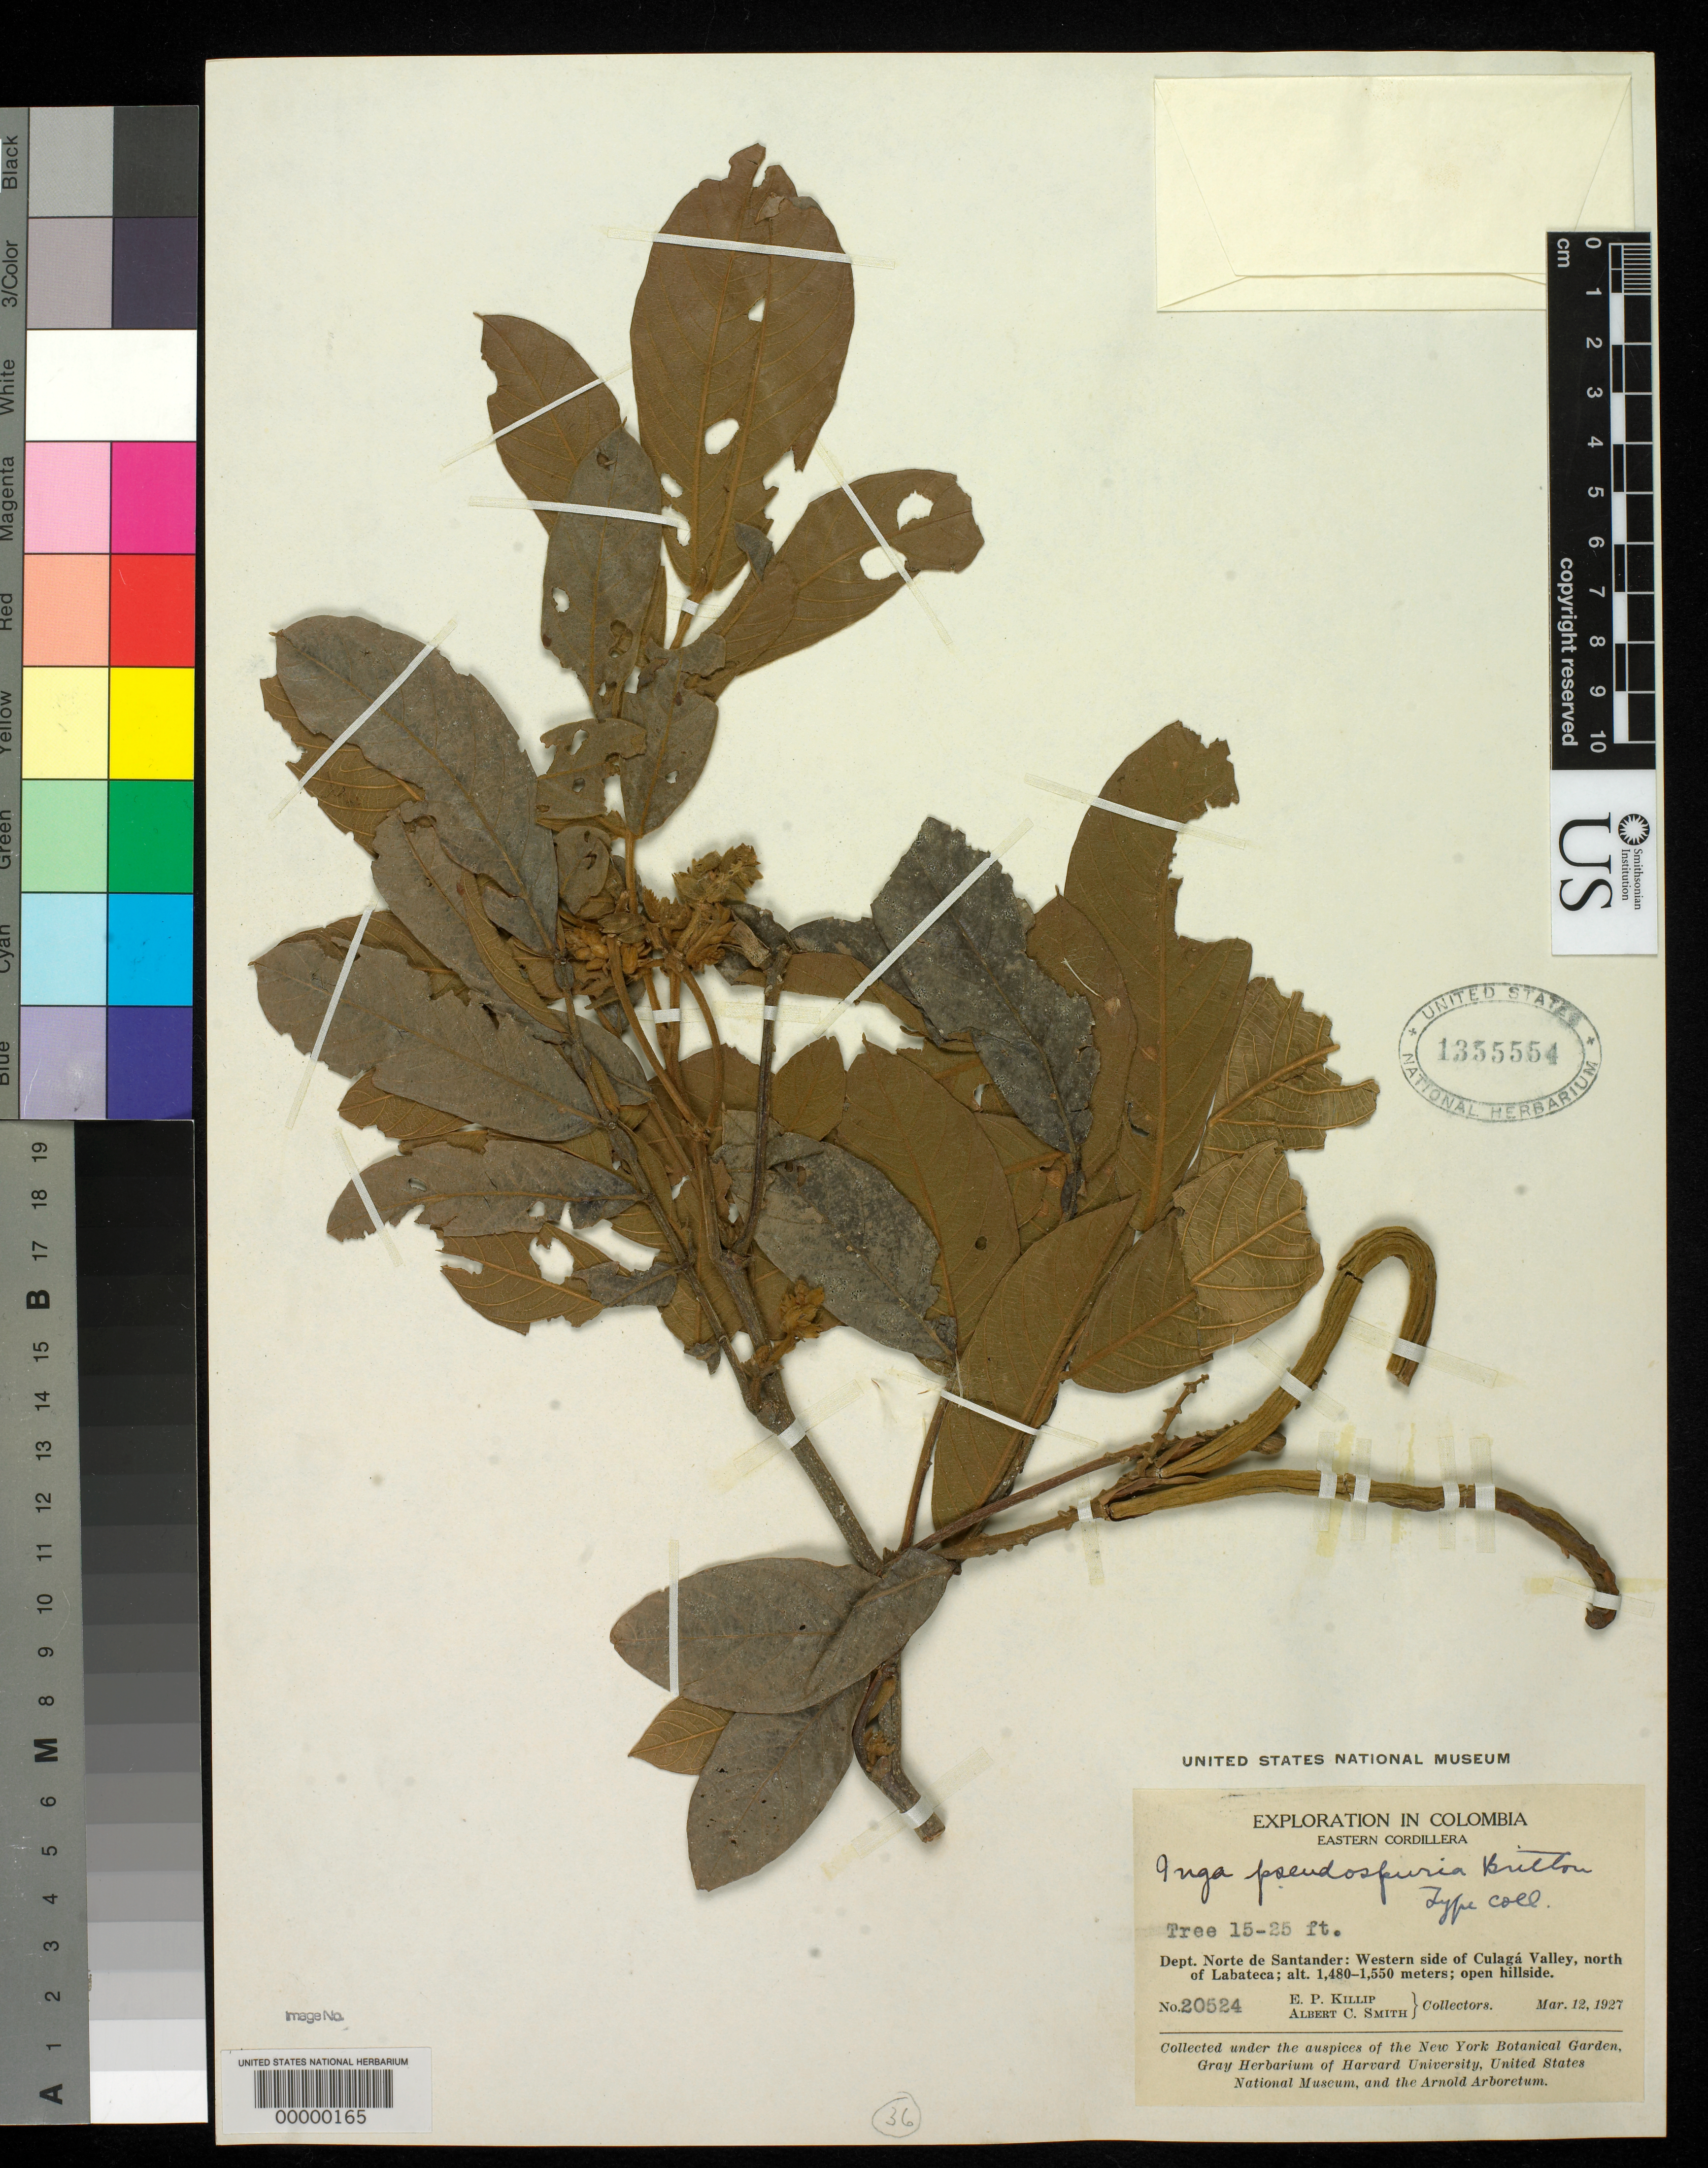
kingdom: Plantae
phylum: Tracheophyta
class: Magnoliopsida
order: Fabales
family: Fabaceae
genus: Inga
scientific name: Inga pseudospuria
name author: Britton & Killip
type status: Syntype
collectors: E. P. Killip & A. C. Smith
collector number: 20524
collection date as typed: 12 Mar 1927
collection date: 1927-03-12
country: Colombia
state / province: Norte de Santander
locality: N of Labateca.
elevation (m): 1480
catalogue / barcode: US 1355554